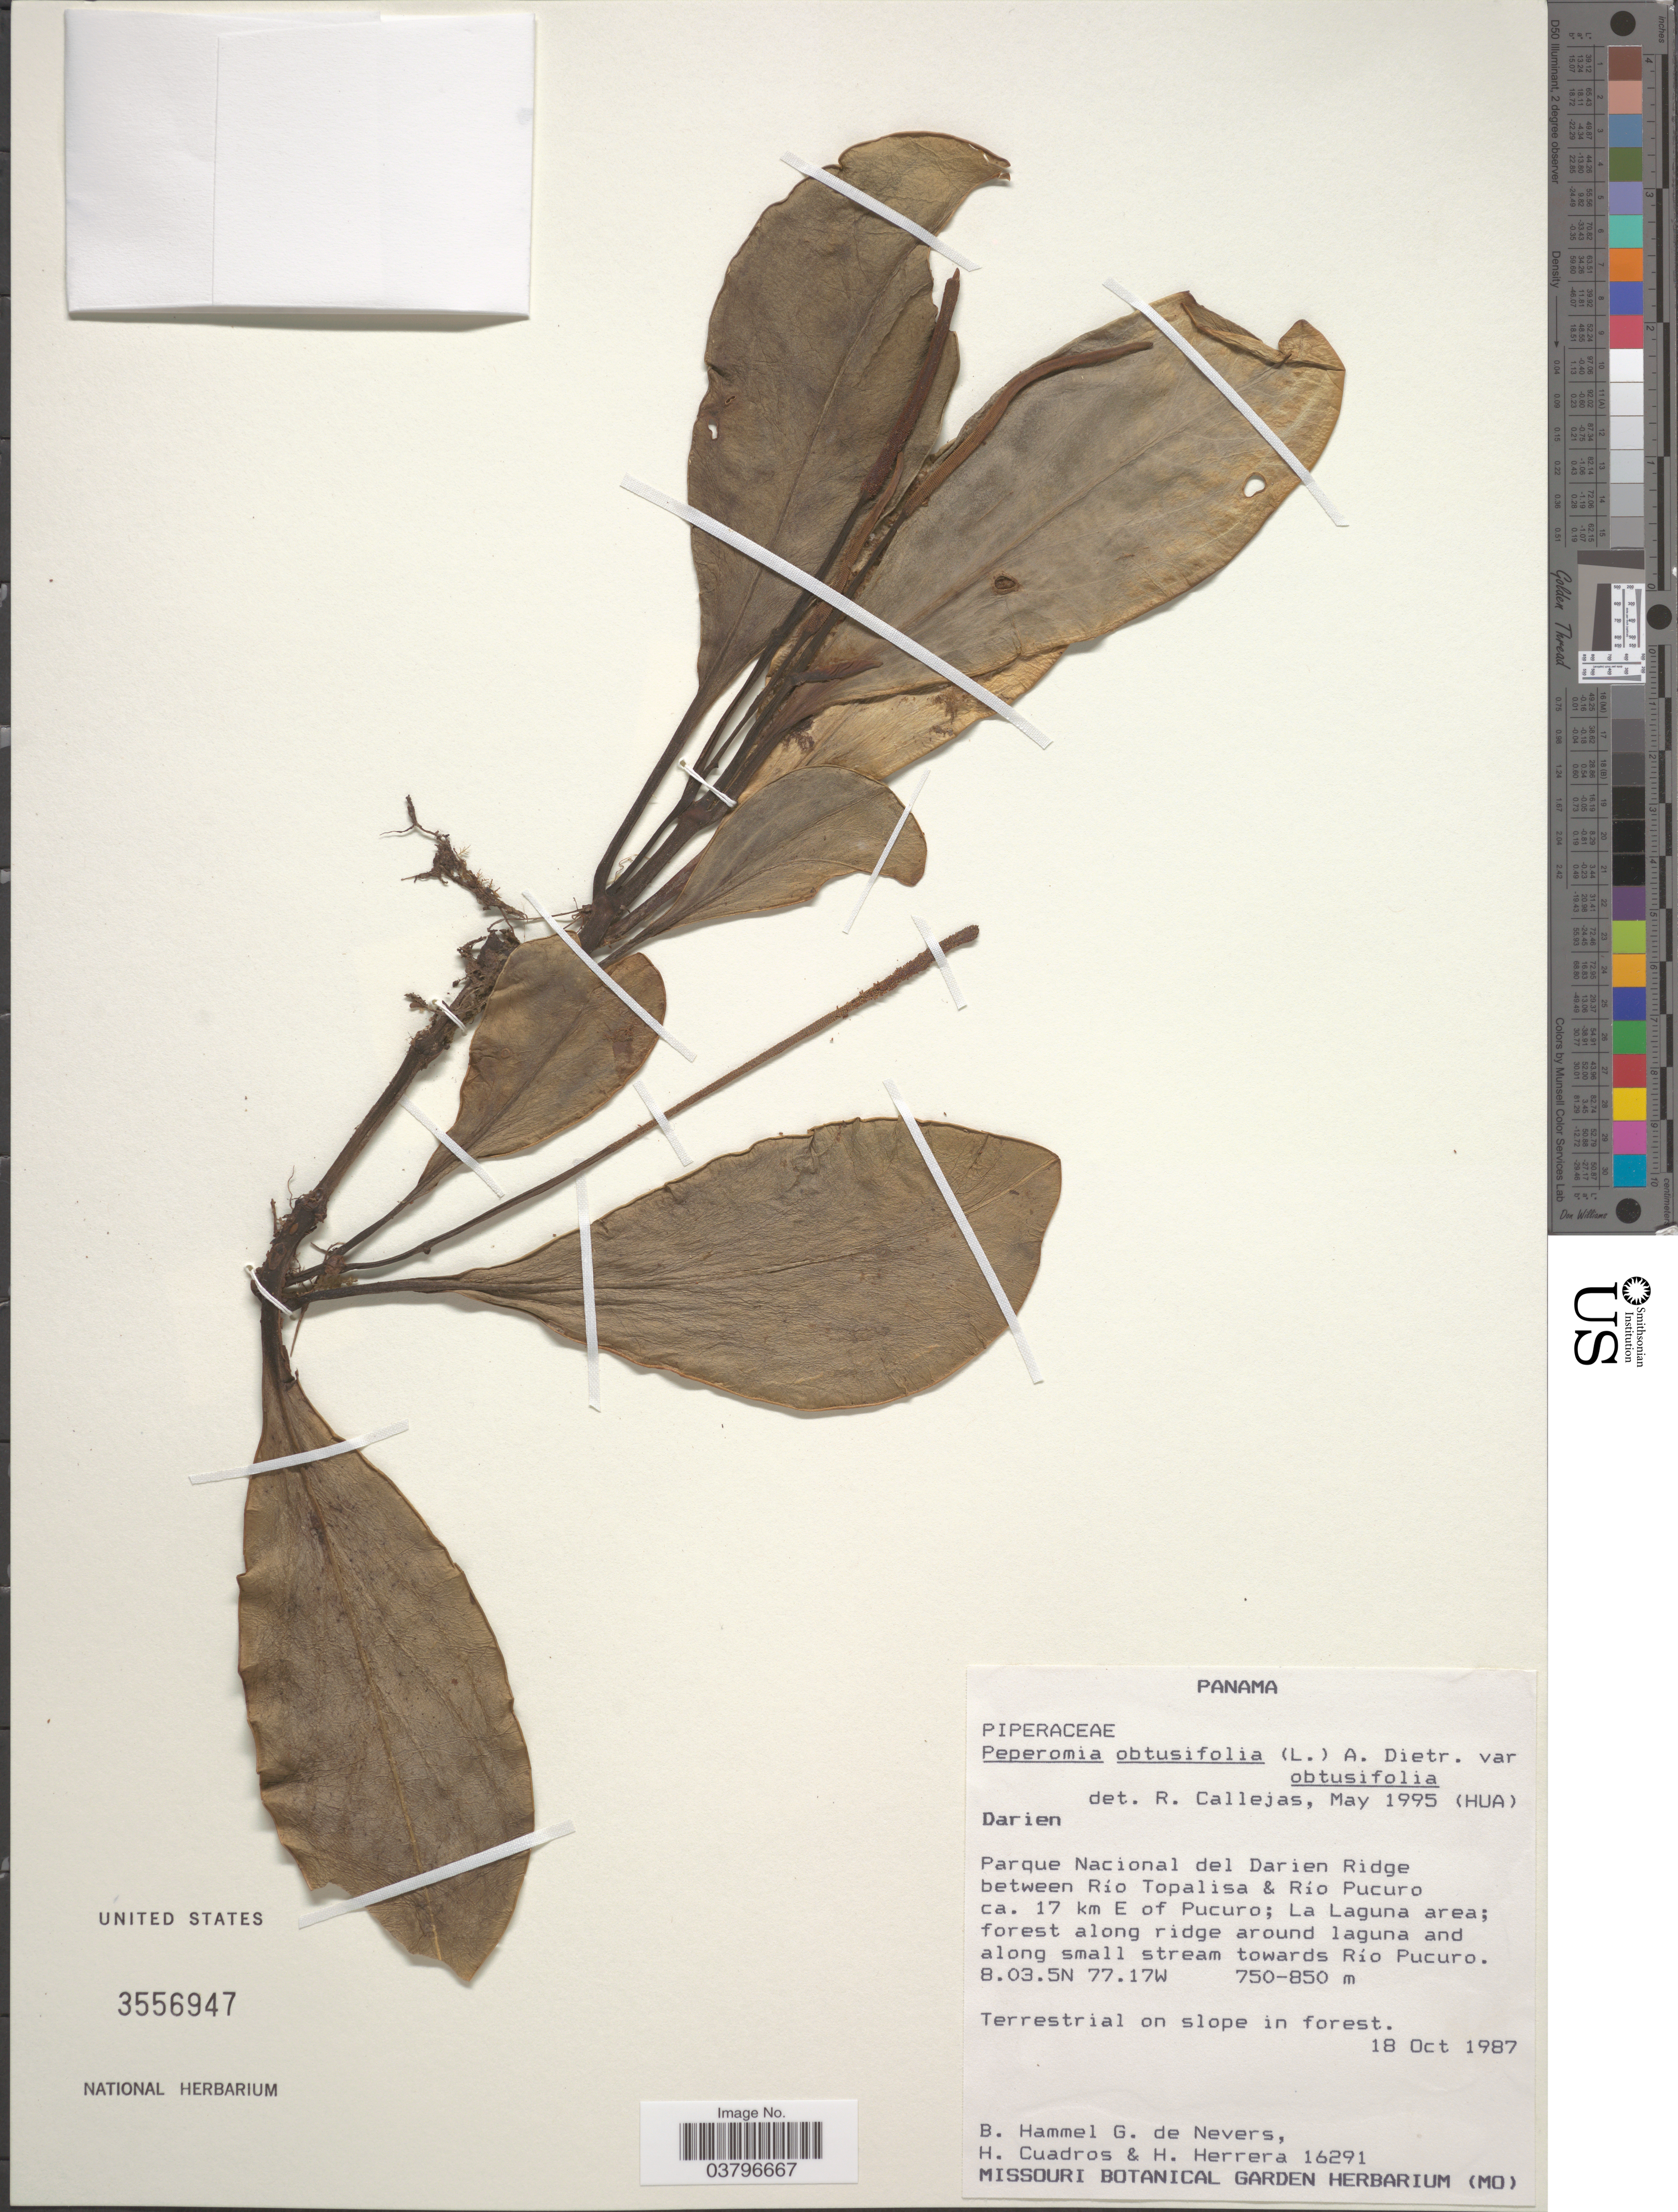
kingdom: Plantae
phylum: Tracheophyta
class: Magnoliopsida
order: Piperales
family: Piperaceae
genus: Peperomia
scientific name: Peperomia obtusifolia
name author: (L.) A. Dietr.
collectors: B. Hammel, G. Nevers, H. Cuadros & H. Herrera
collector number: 16291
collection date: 1987-10-18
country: Panama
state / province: Darien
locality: Parque Nacional del Darien Ridge between Río Topalisa & Río Pucuro ca. 17 km E of Pucuro; La Laguna area; forest along ridge around laguna and along small stream towards Río Pucuro.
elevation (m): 750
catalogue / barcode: US 3556947